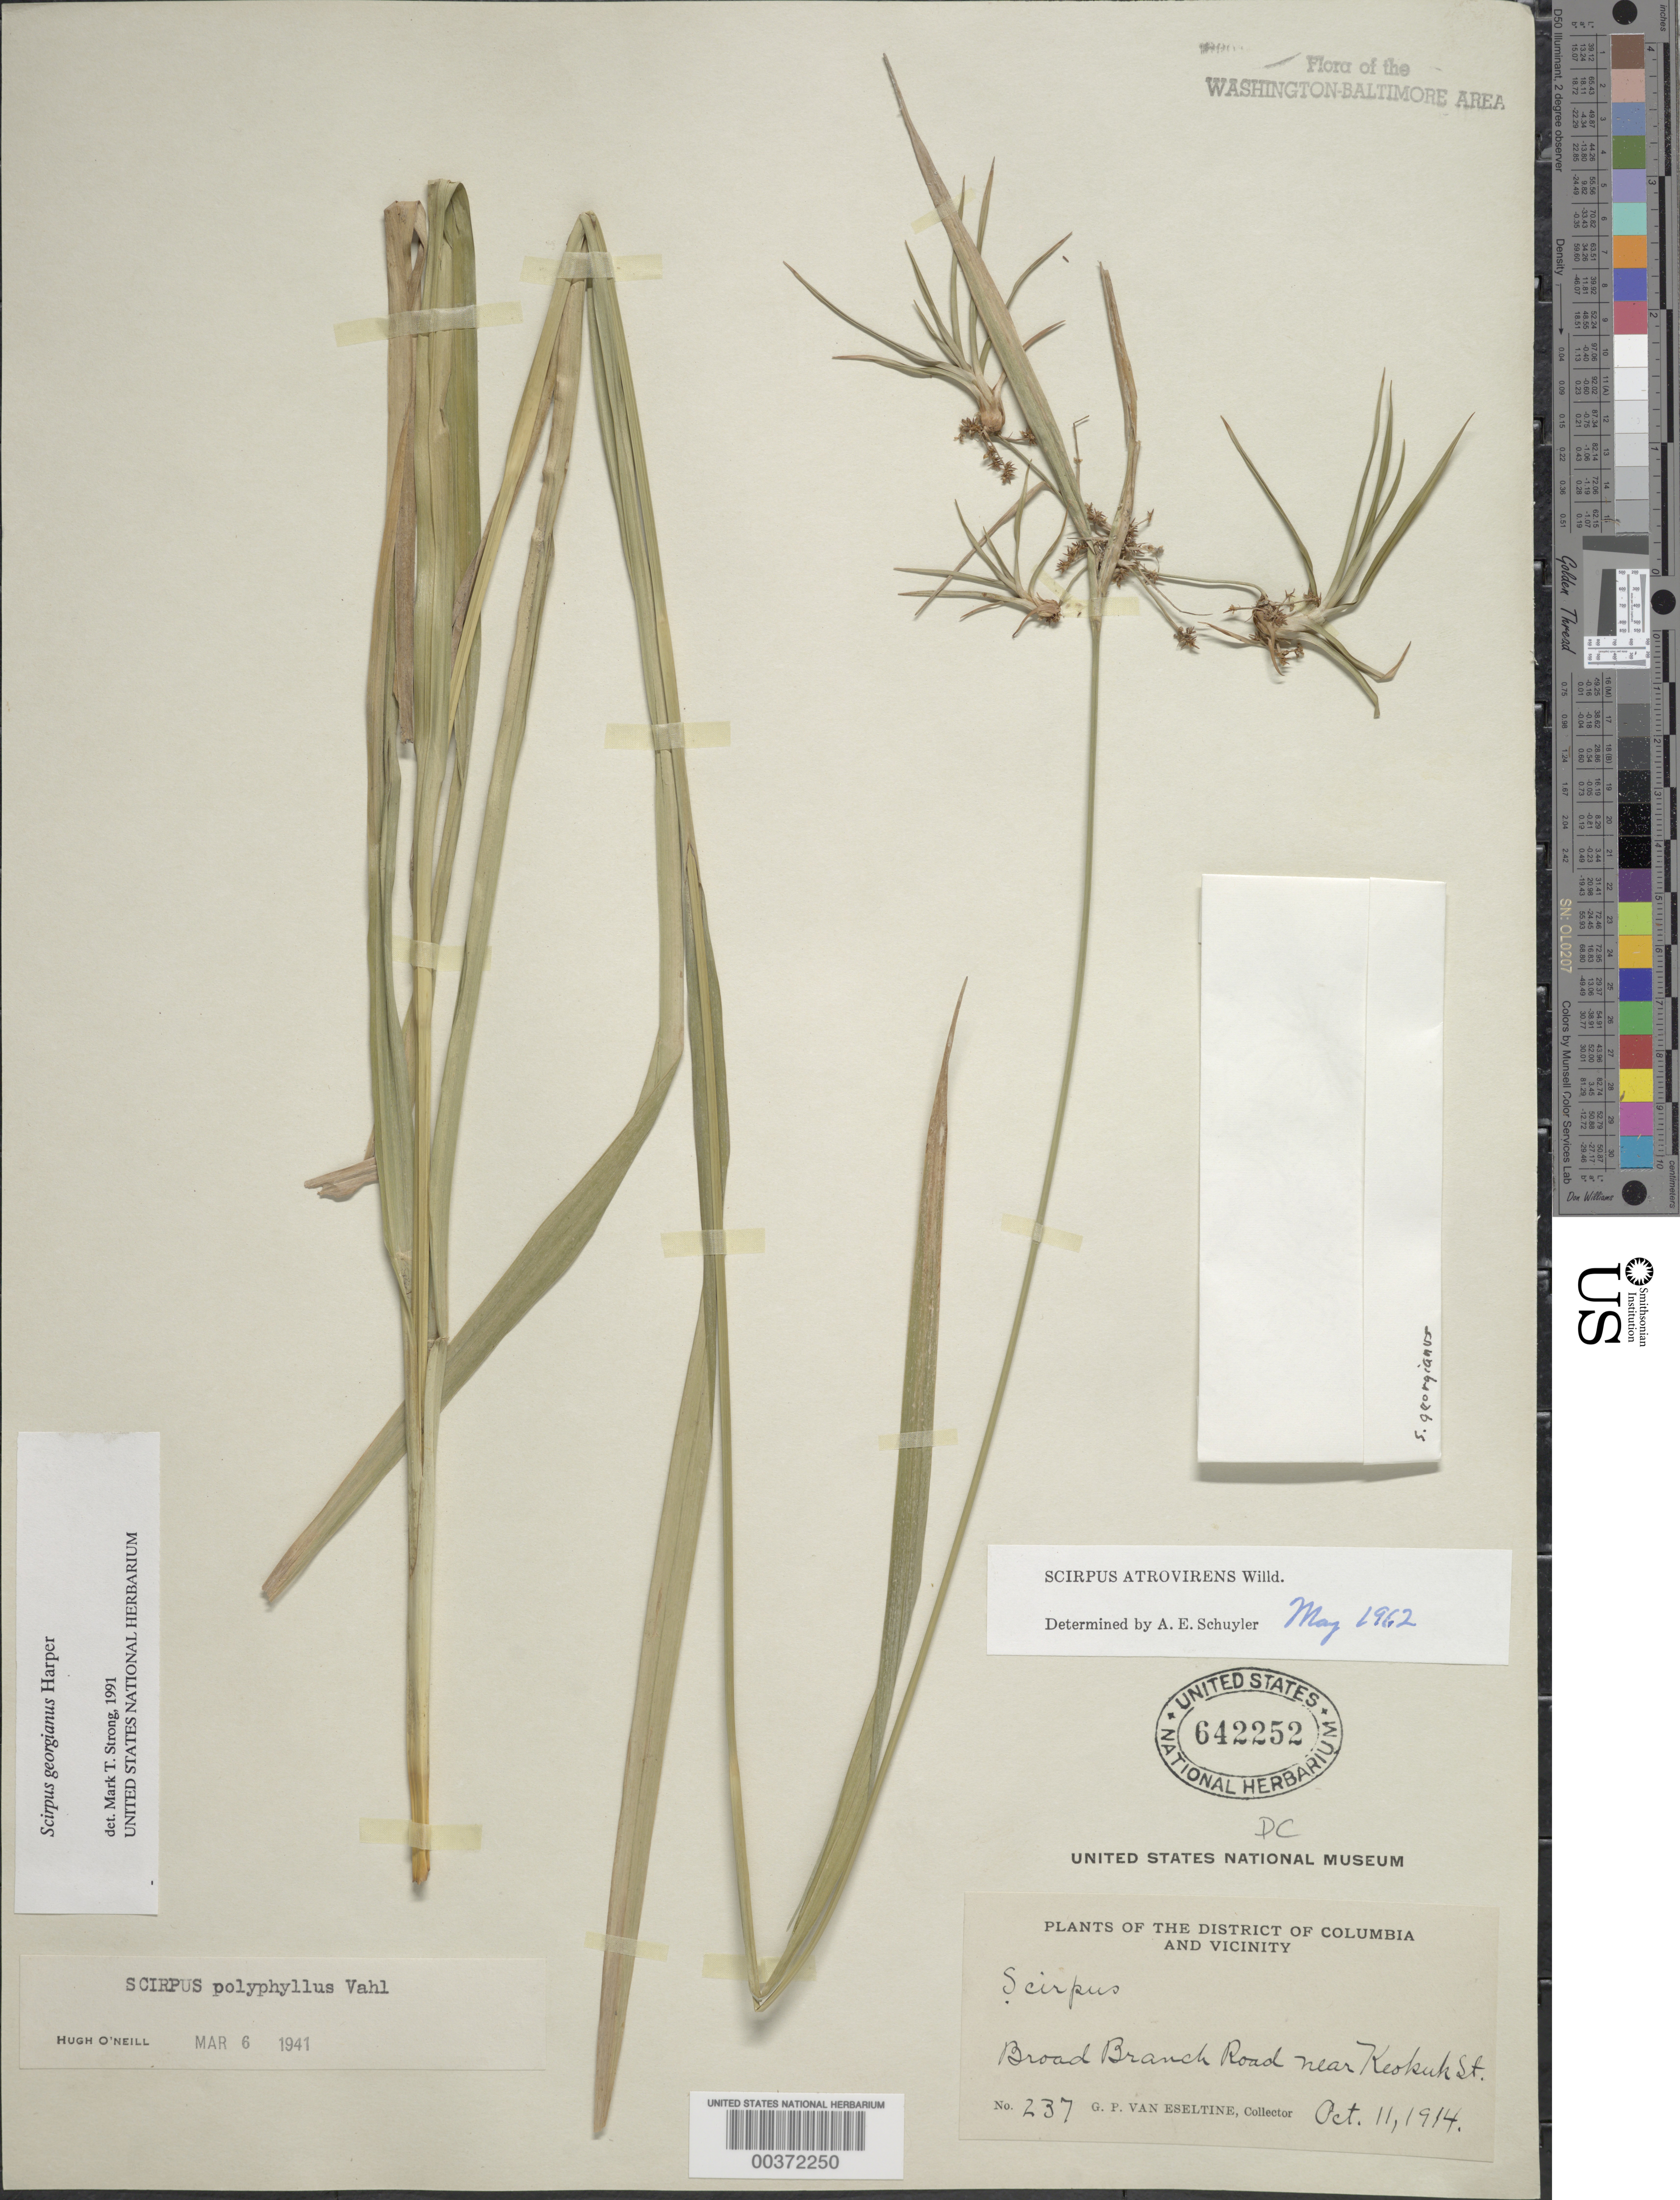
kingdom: Plantae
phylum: Tracheophyta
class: Liliopsida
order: Poales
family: Cyperaceae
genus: Scirpus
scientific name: Scirpus polyphyllus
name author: Vahl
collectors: G. P. Van Eseltine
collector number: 237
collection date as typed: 11 Oct 1914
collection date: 1914-10-11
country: United States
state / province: District of Columbia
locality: Broad Branch Road, near Keokuk Street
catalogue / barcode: US 642252